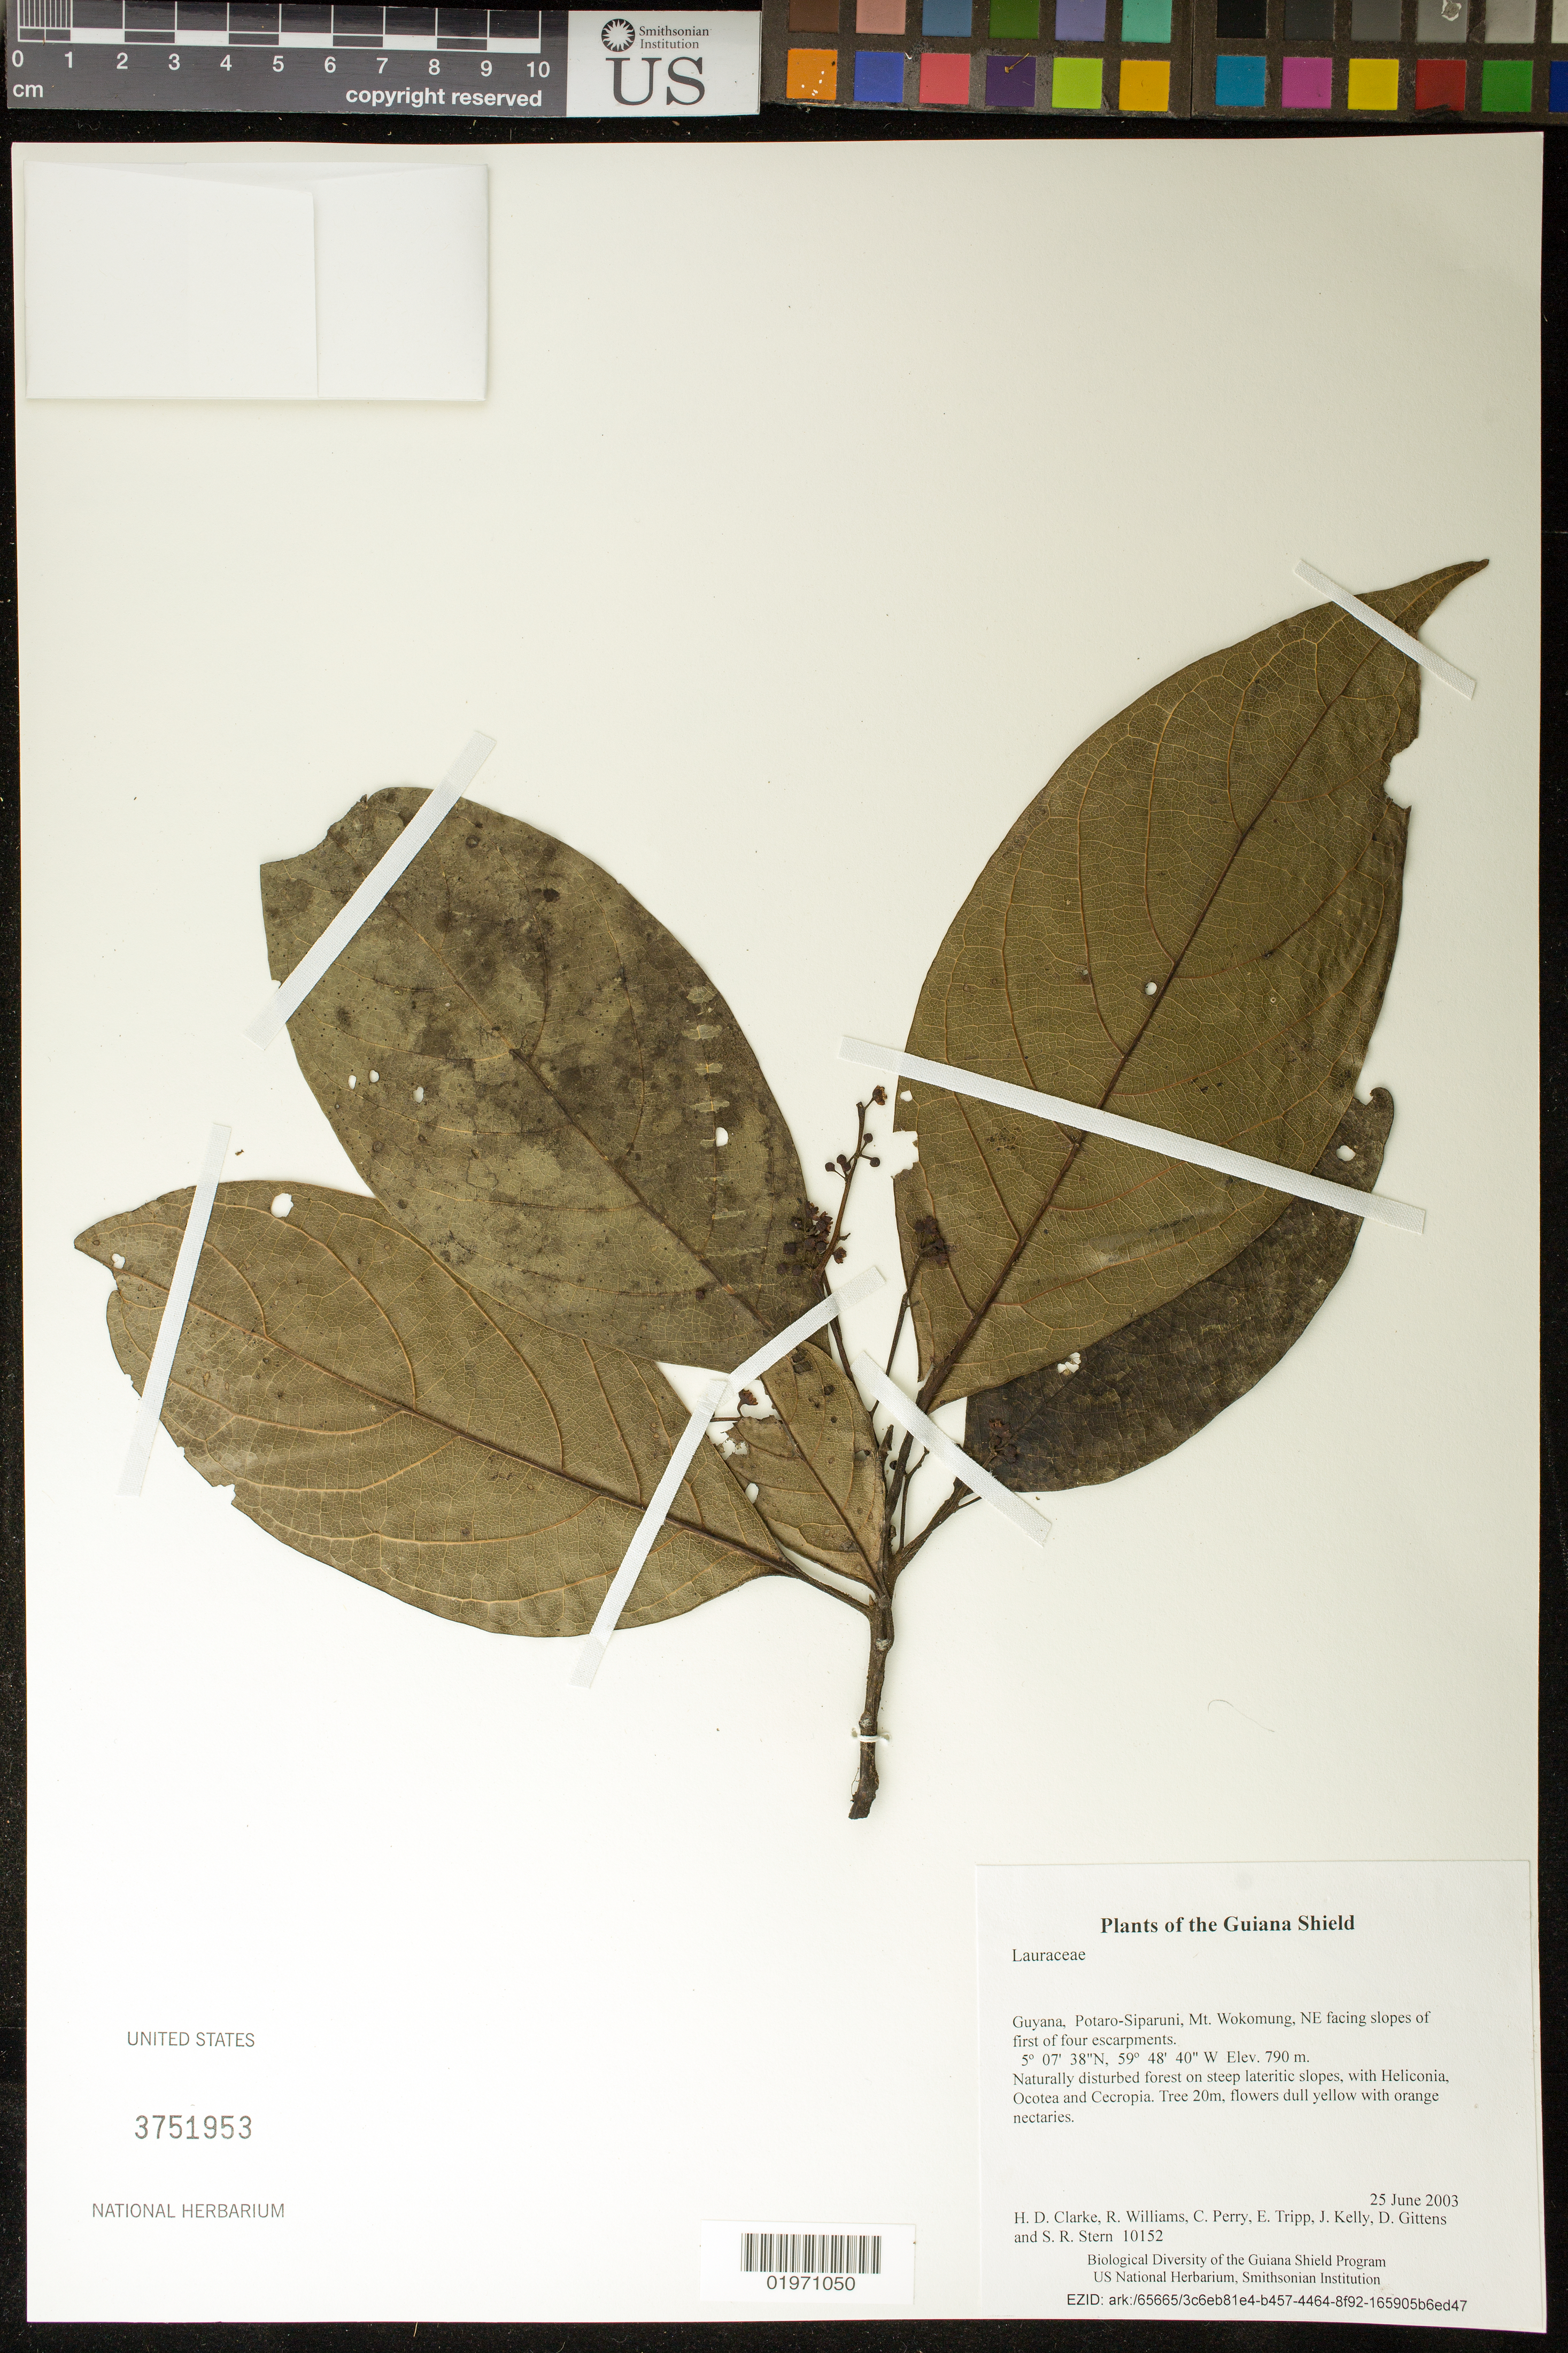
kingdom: Plantae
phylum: Tracheophyta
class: Magnoliopsida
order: Laurales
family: Lauraceae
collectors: H. D. Clarke, R. Williams, C. Perry, E. Tripp, J. Kelly, D. Gittens & S. R. Stern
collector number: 10152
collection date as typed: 25 June 2003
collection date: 2003-06-25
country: Guyana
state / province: Potaro-Siparuni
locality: Mt. Wokomung, NE facing slopes of first of four escarpments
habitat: Naturally disturbed forest on steep lateritic slopes, with Heliconia, Ocotea and Cecropia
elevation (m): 790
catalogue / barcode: US 3751953